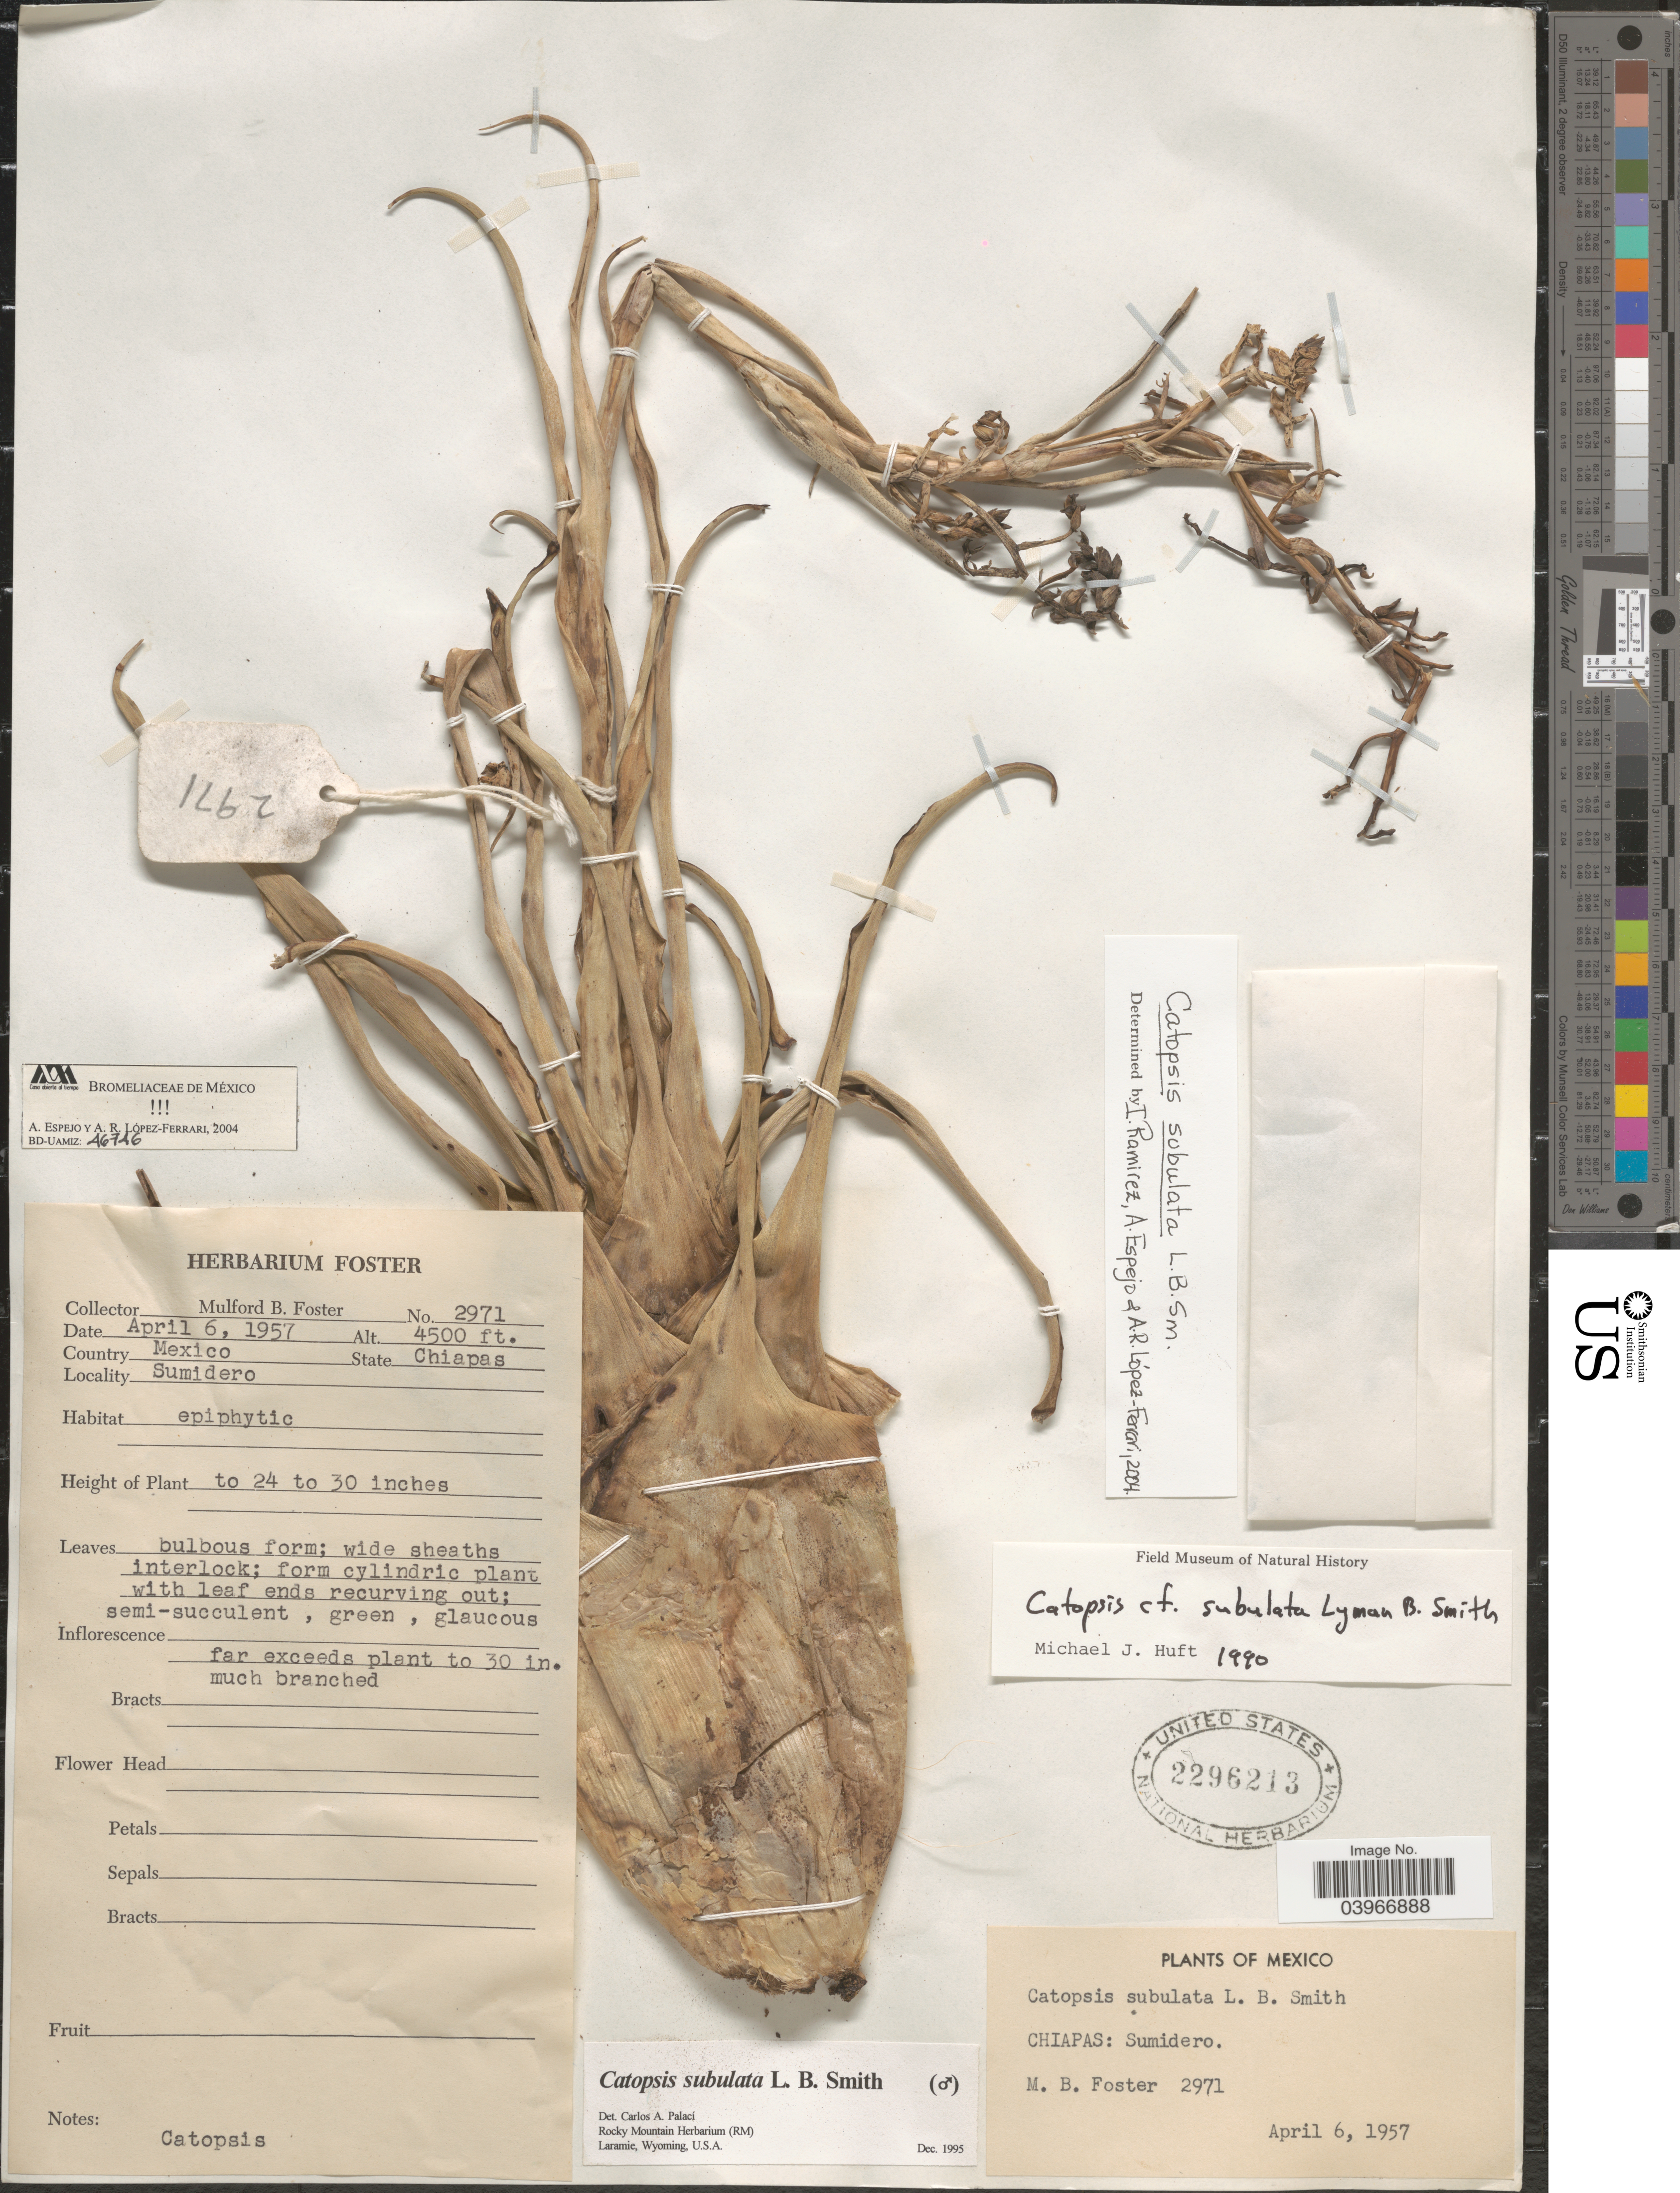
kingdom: Plantae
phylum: Tracheophyta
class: Liliopsida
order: Poales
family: Bromeliaceae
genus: Catopsis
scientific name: Catopsis subulata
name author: L.B. Sm.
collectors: M. B. Foster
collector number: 2971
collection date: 1957-04-06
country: Mexico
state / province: Chiapas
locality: Sumidero.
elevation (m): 1372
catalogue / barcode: US 2296213